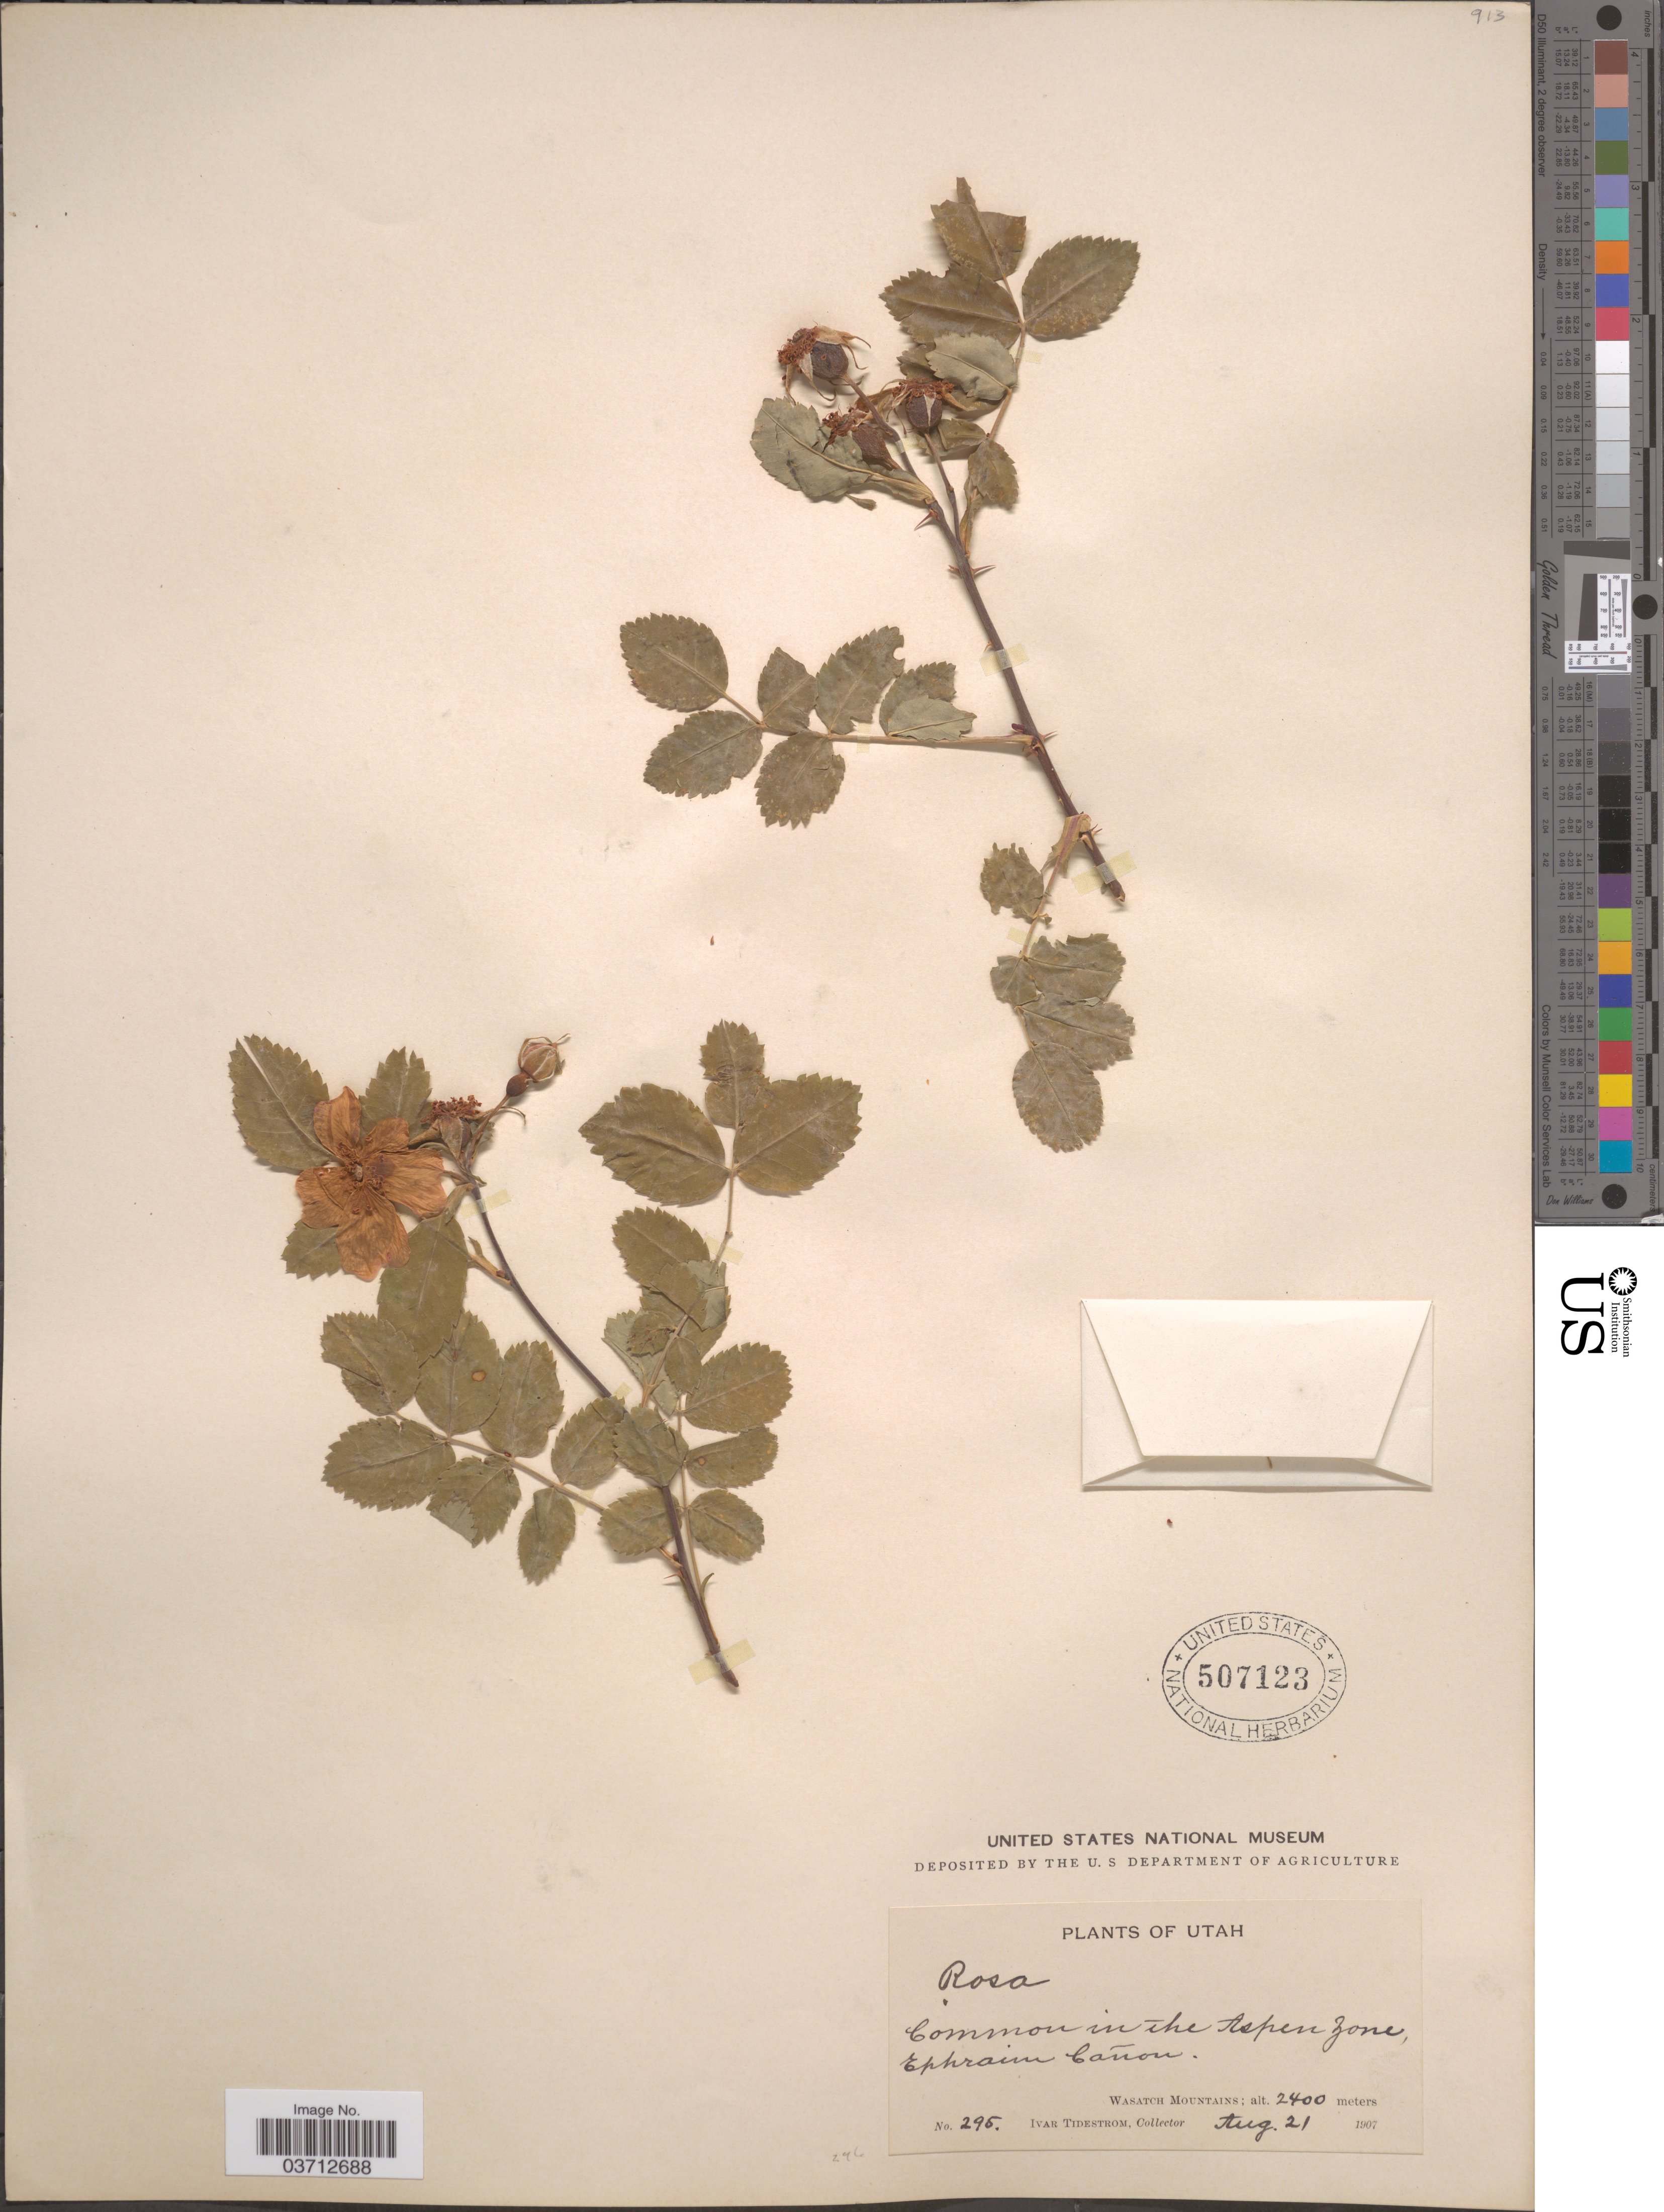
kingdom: Plantae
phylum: Tracheophyta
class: Magnoliopsida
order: Rosales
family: Rosaceae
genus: Rosa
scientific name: Rosa sp.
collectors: I. F. Tidestrom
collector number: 296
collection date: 1907-08-21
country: United States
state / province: Utah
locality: In the Aspen Zone, Ephraim Cañon. Wasatch Mountains.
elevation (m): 2400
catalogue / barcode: US 507123